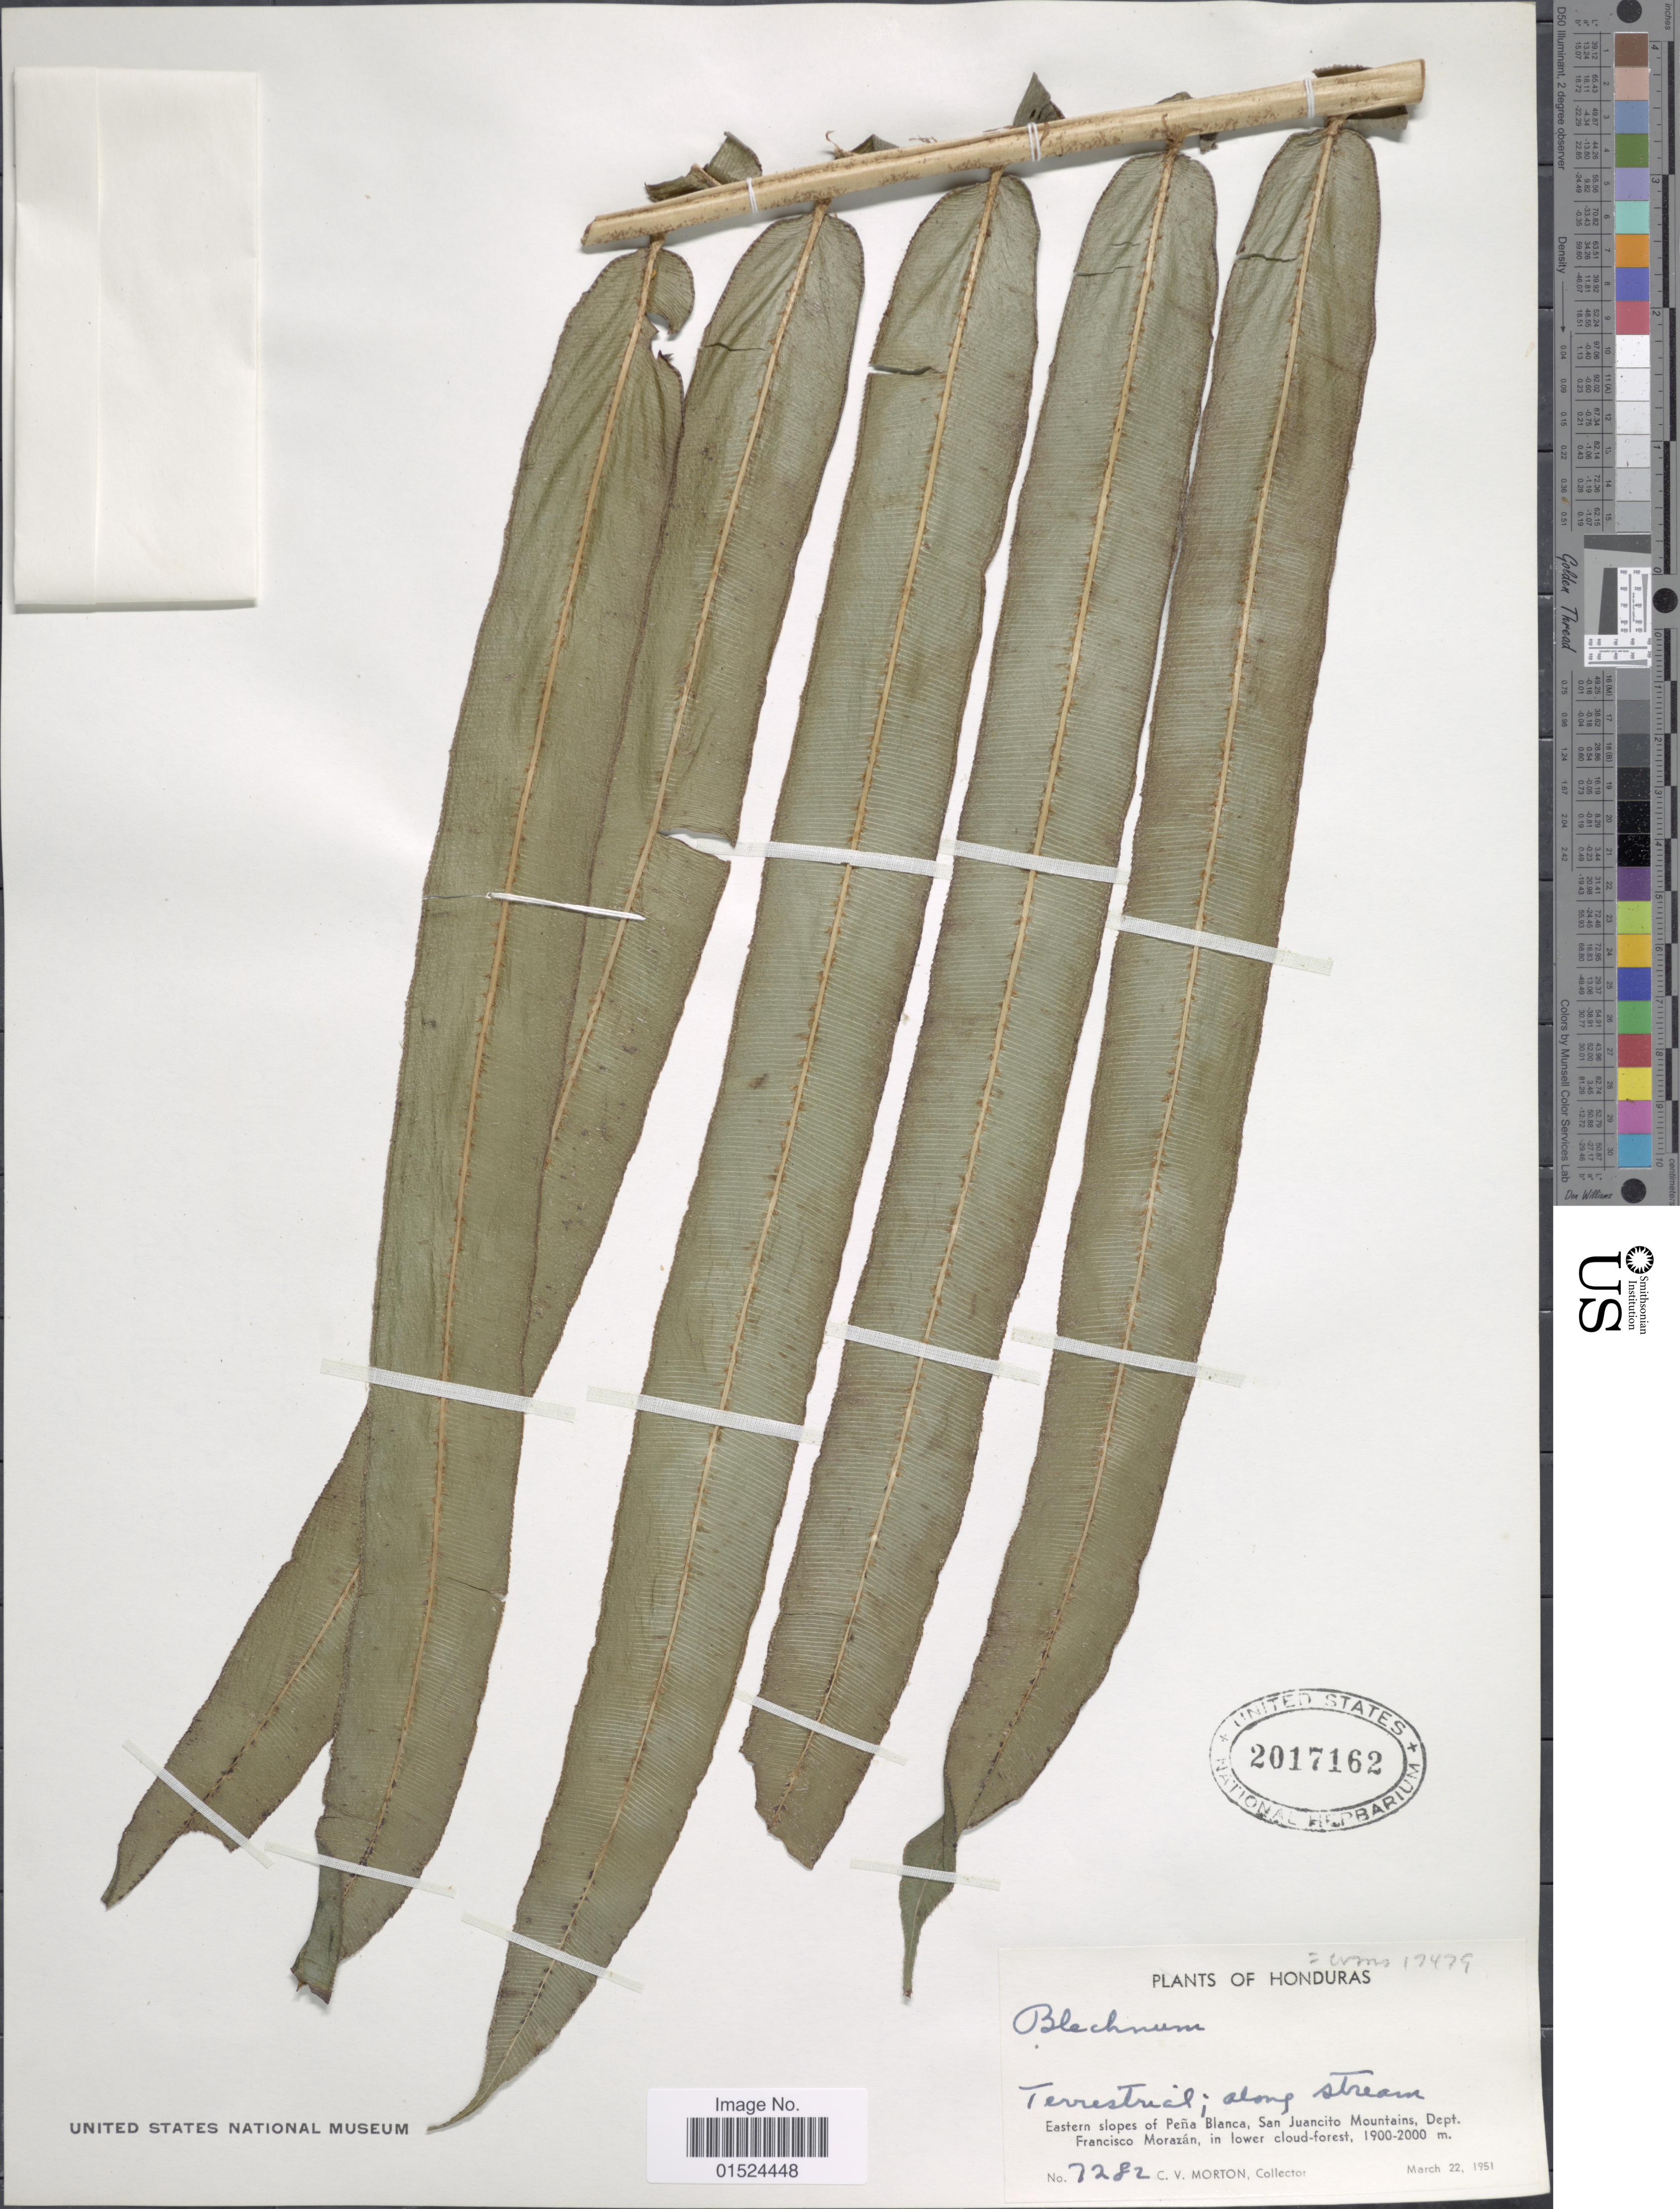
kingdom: Plantae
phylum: Tracheophyta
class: Polypodiopsida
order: Polypodiales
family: Blechnaceae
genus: Blechnum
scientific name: Blechnum schiedeanum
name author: (Schltdl. ex C. Presl) Hieron.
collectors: C. V. Morton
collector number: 7282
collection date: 1951-03-22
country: Honduras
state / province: Fco. Morazán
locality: Eastern slopes of Peña Blanca, San Juancito Mountains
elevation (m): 1900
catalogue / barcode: US 2017162